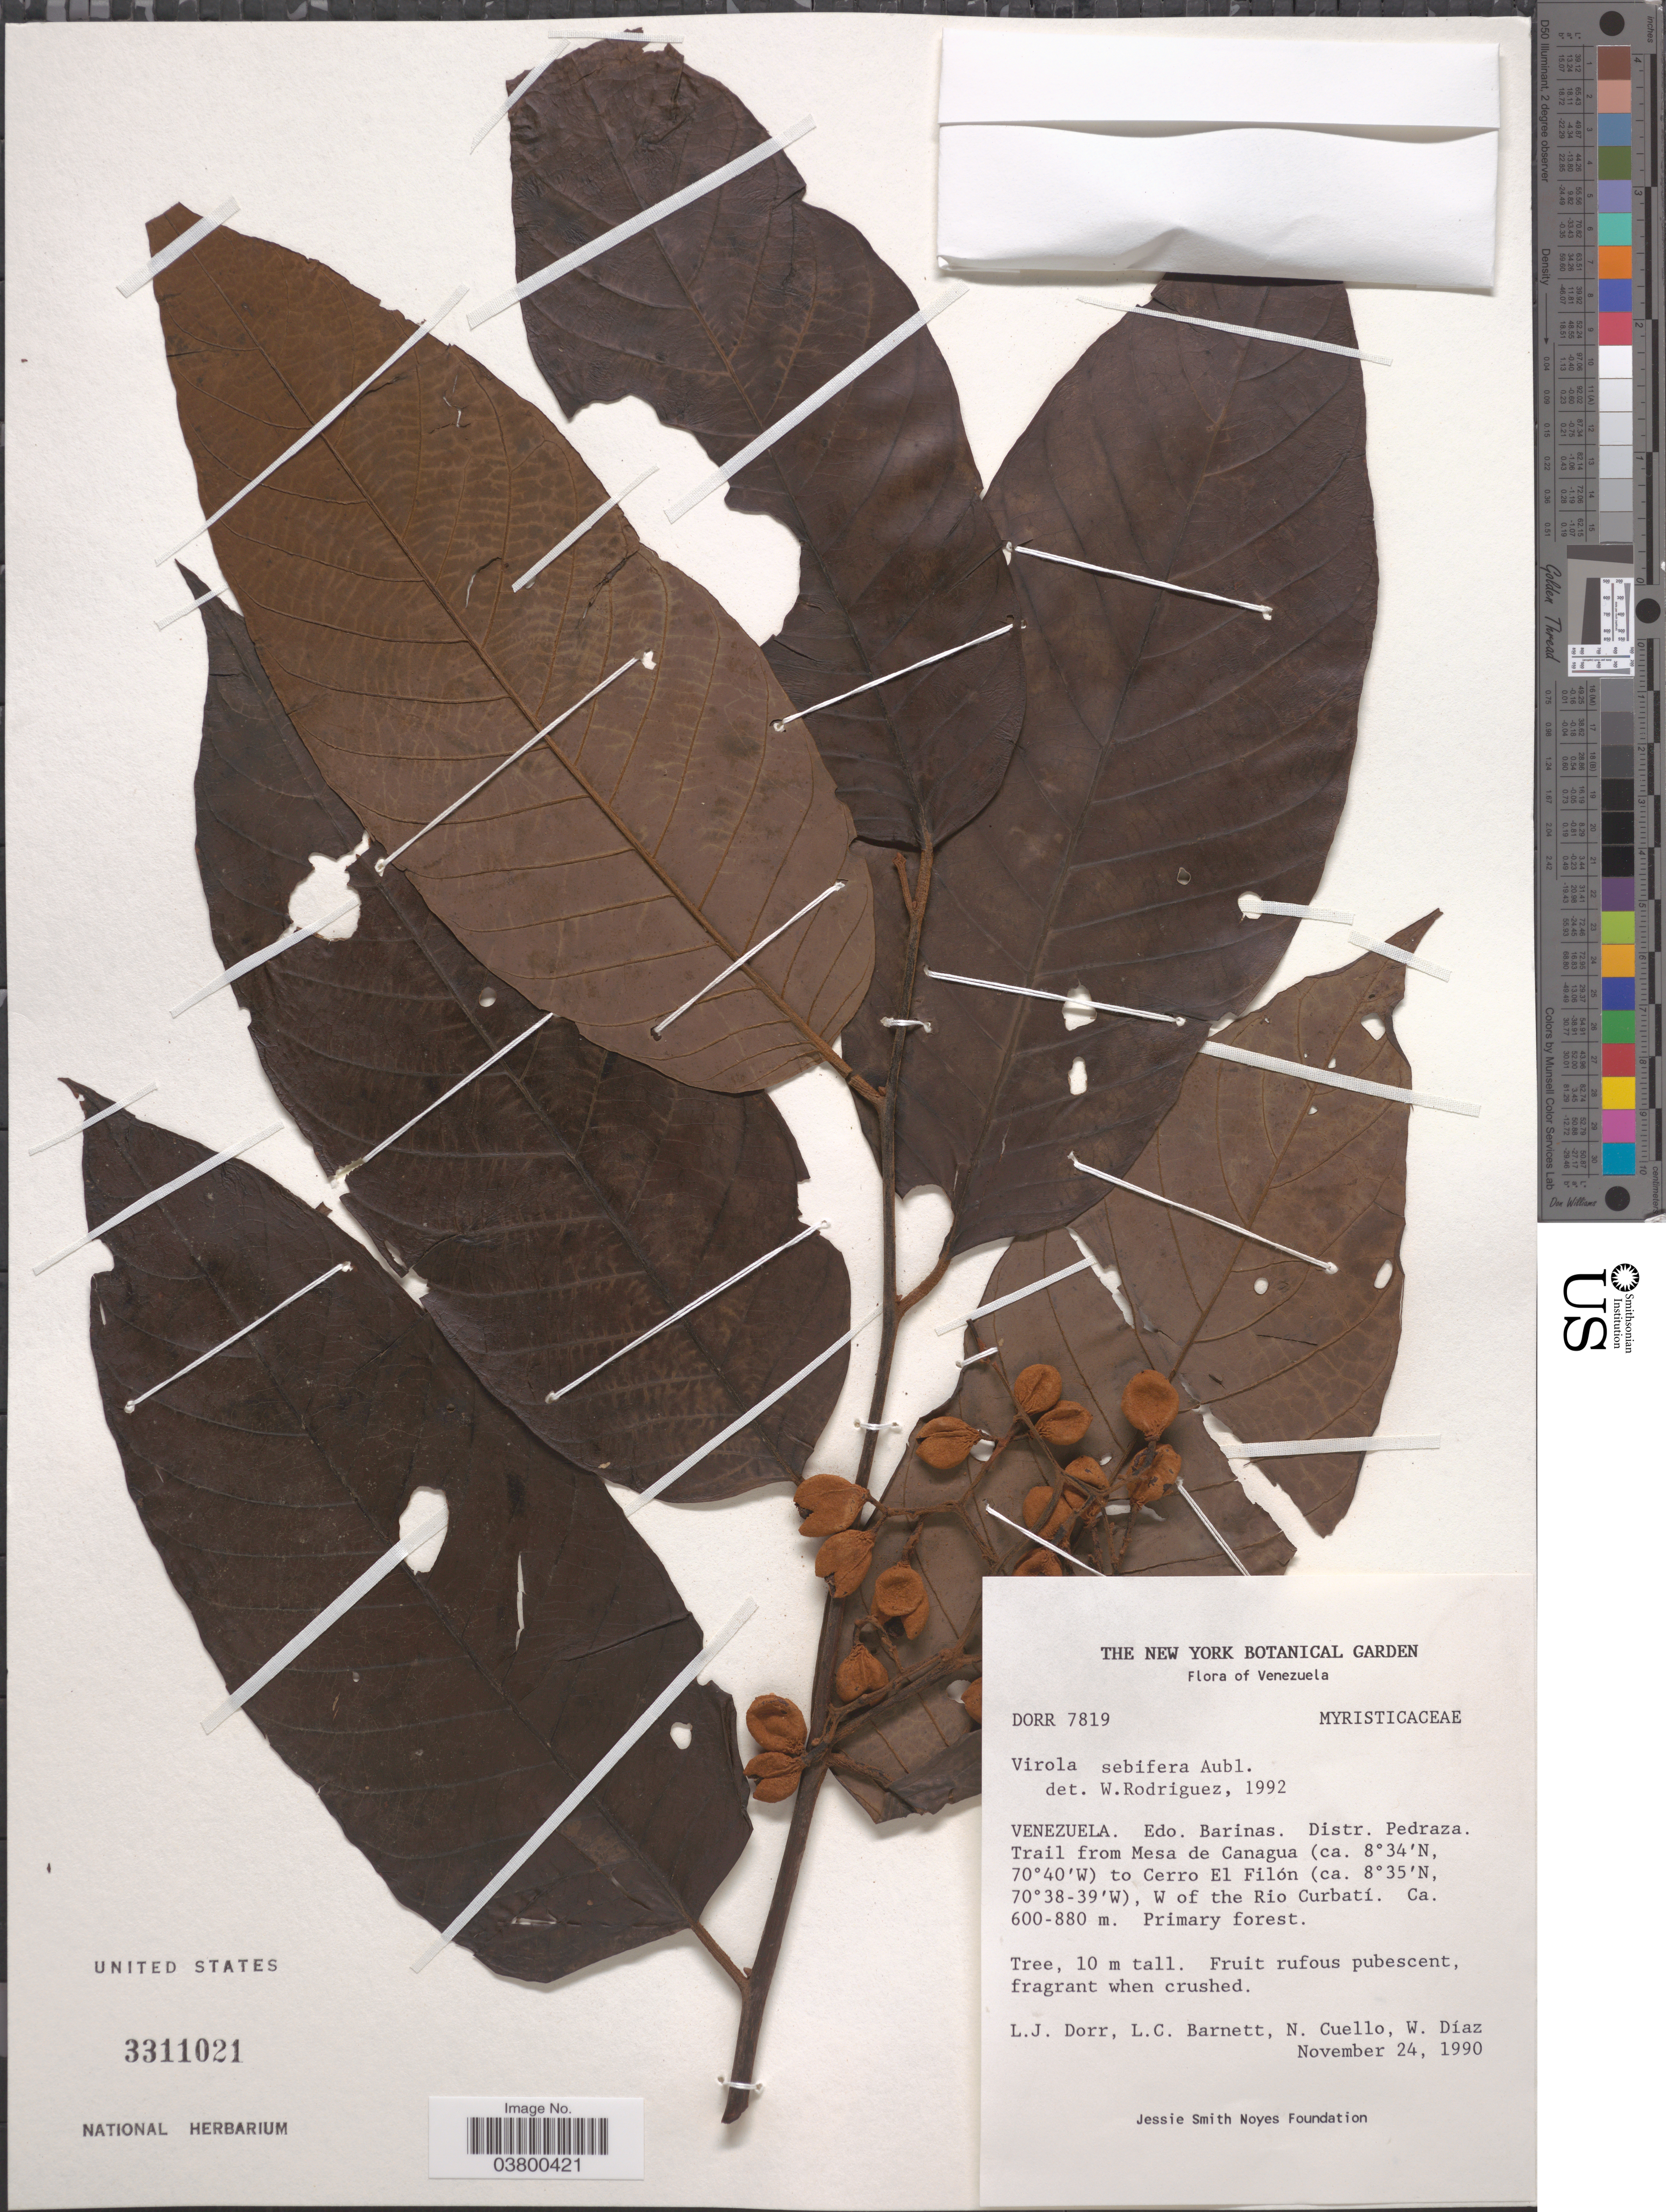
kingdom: Plantae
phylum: Tracheophyta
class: Magnoliopsida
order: Magnoliales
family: Myristicaceae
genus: Virola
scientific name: Virola sebifera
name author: Aubl.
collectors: L. J. Dorr, L. C. Barnett, N. L. Cuello & W. Díaz P.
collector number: DORR7819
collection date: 1990-11-24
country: Venezuela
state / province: Barinas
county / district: Pedraza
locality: Trail from Mesa de Canagua to Cerro El Filón, W of the Rio Curbatí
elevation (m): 600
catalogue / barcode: US 3311021